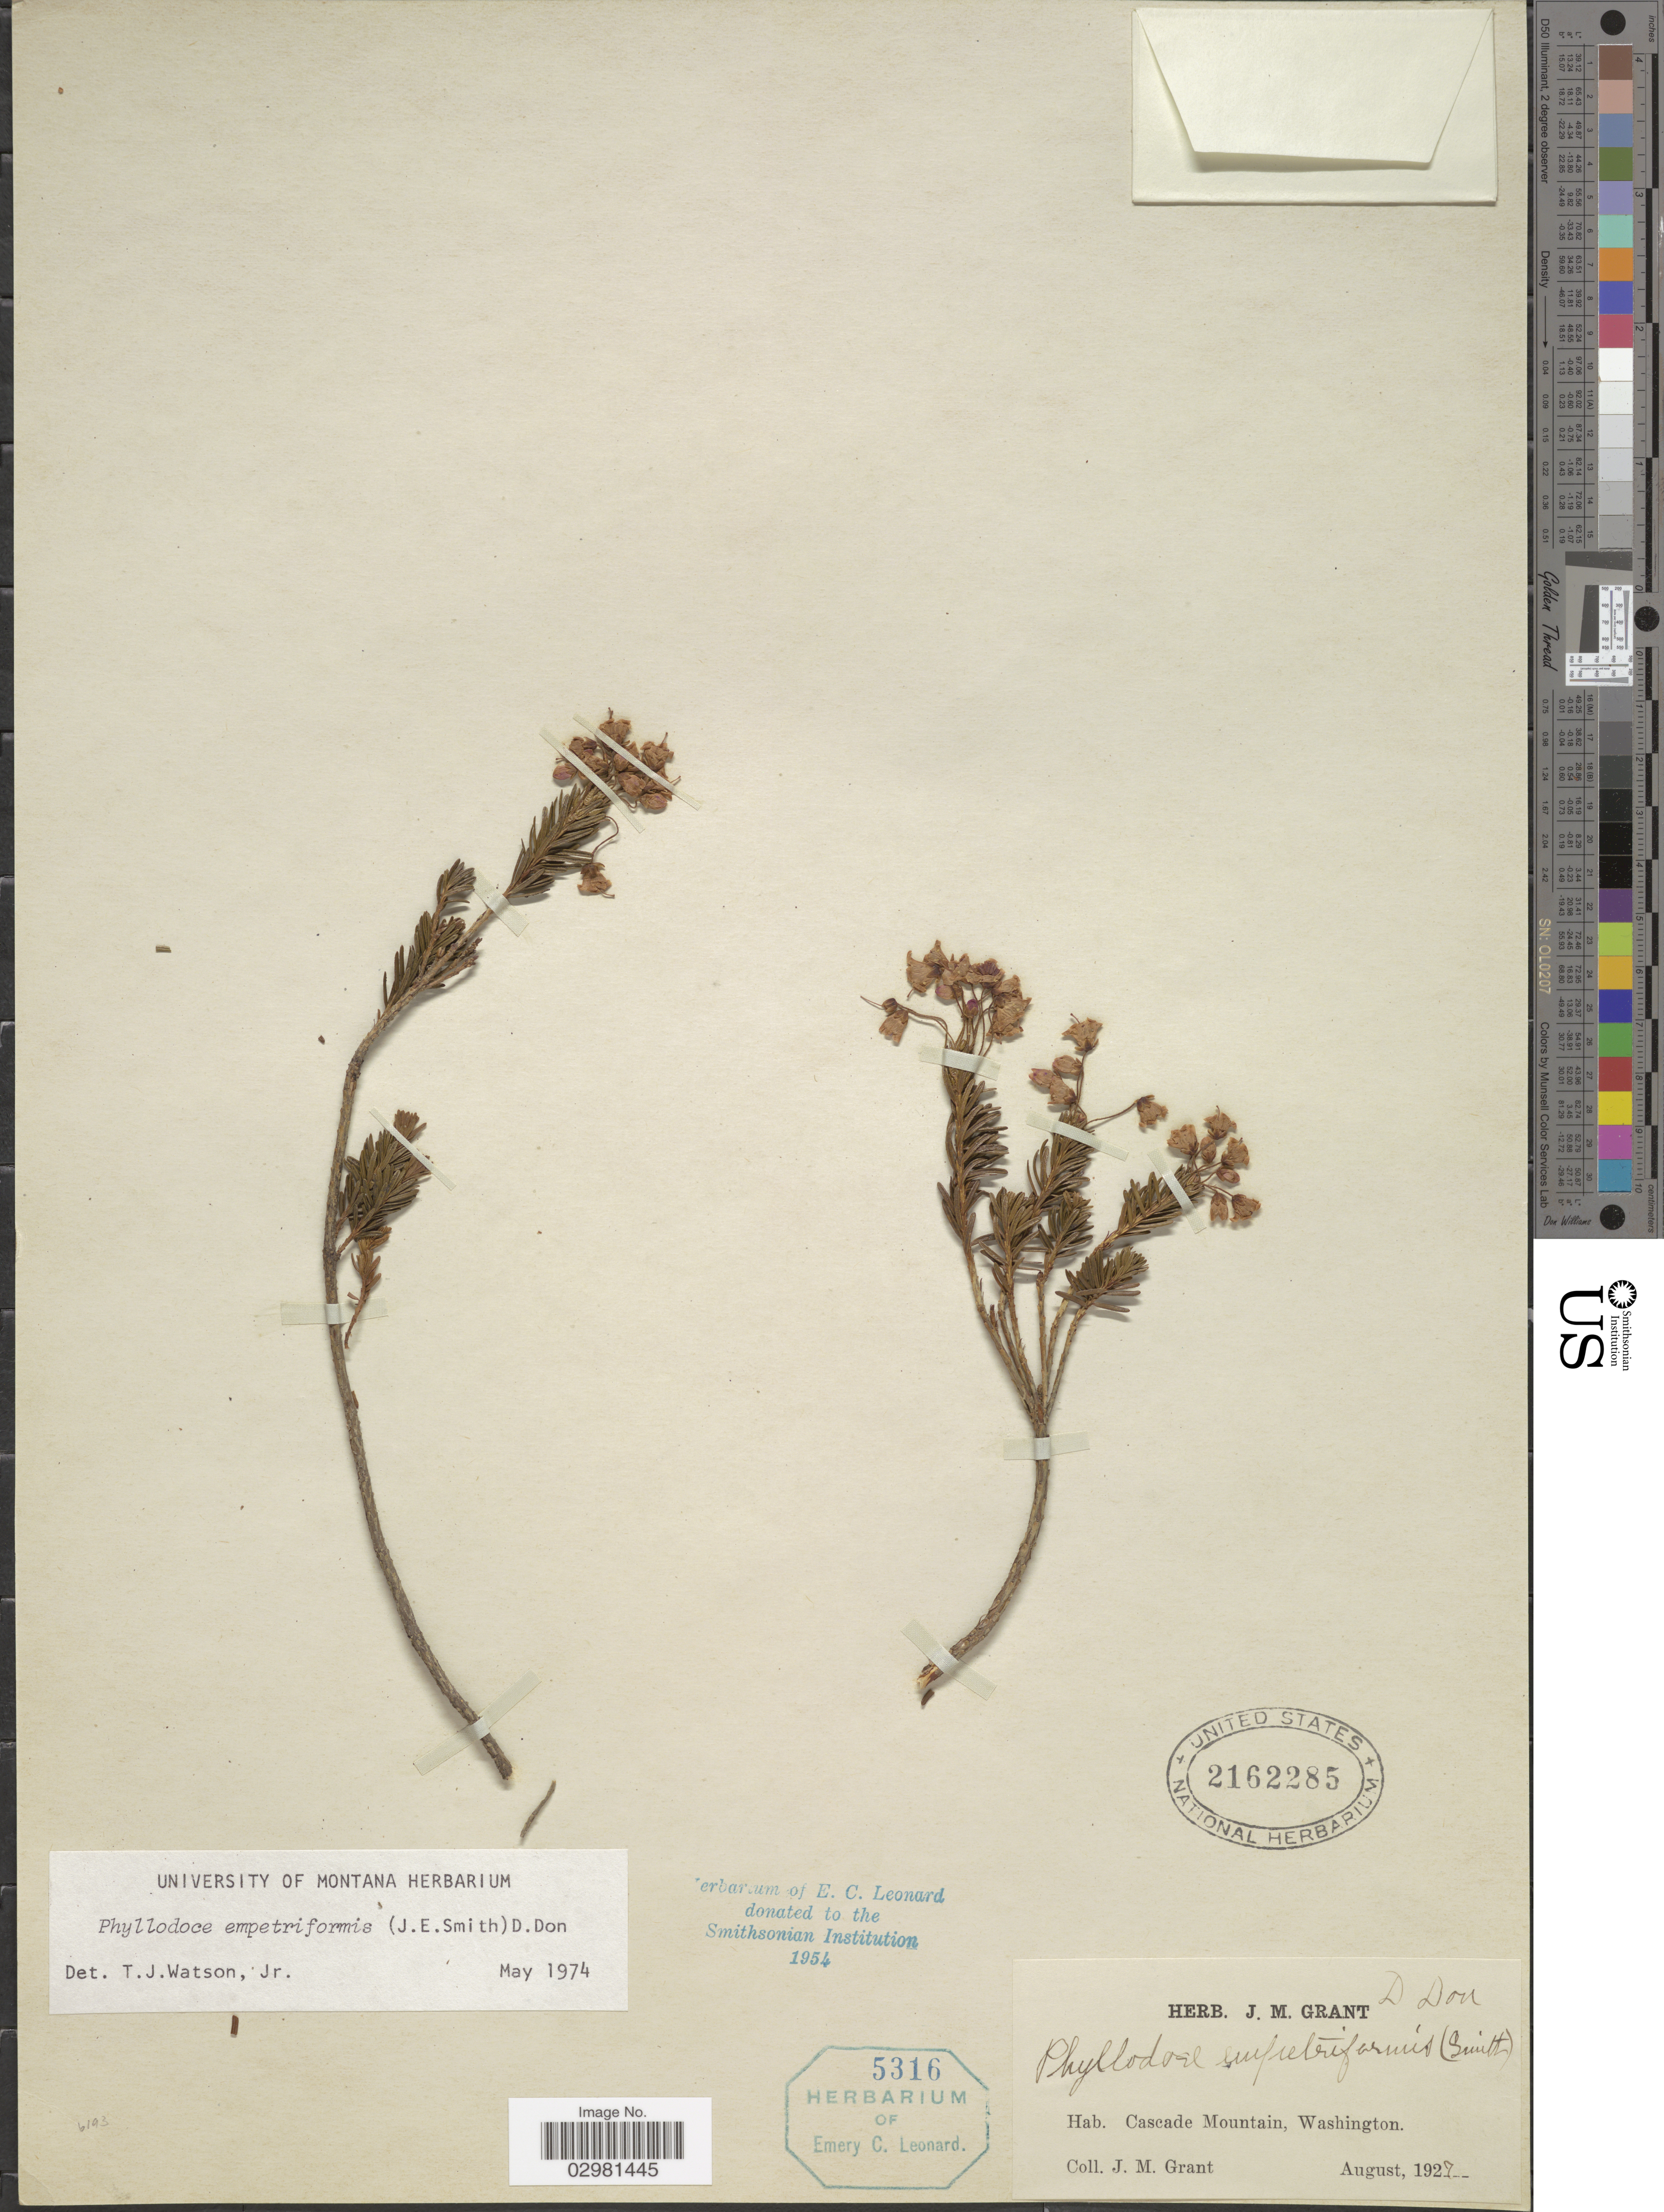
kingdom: Plantae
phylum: Tracheophyta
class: Magnoliopsida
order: Ericales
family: Ericaceae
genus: Phyllodoce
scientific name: Phyllodoce empetiformis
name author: (Small) D. Don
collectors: J. M. Grant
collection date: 1927-08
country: United States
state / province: Washington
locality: Cascade Mountain, Washington.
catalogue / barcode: US 2162285